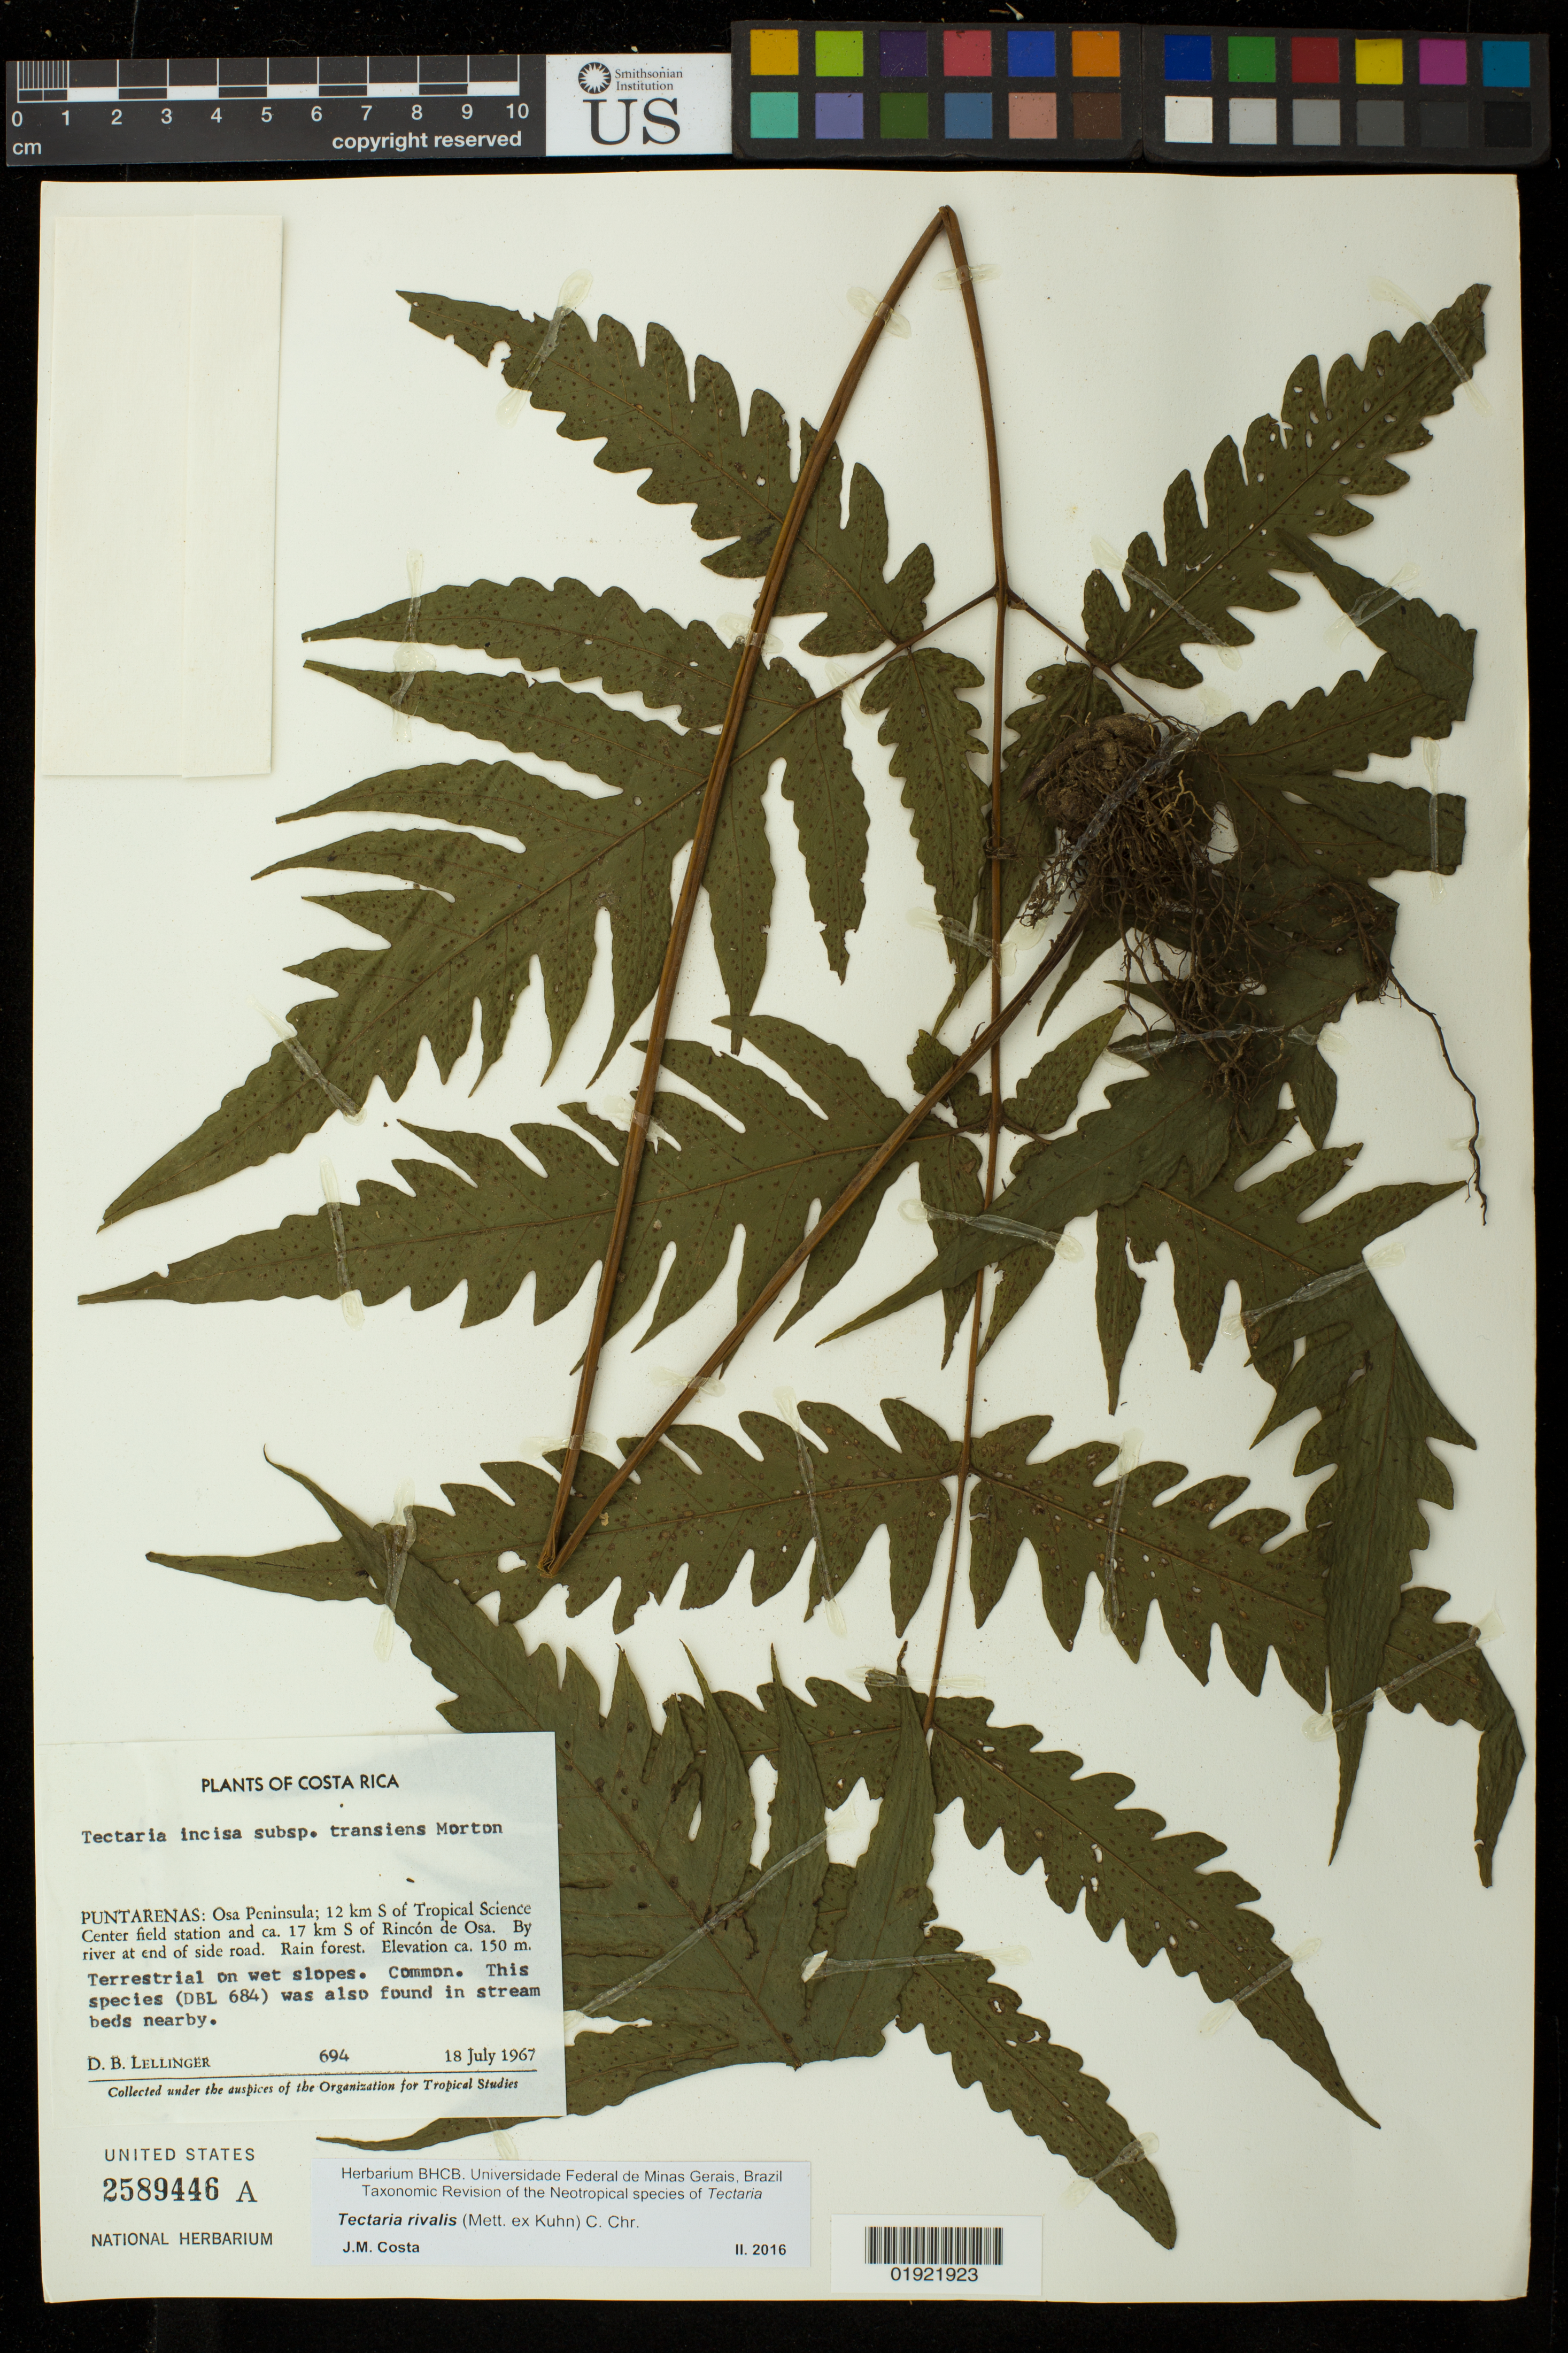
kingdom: Plantae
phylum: Tracheophyta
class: Polypodiopsida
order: Polypodiales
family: Tectariaceae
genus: Tectaria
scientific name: Tectaria rivalis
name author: (Mett. ex Kuhn) C. Chr.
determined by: Costa, J. M.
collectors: D. B. Lellinger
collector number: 694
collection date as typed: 18 July 1967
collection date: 1967-07-18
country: Costa Rica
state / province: Puntarenas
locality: Osa Peninsula; 12 km S of Tropical Science Center field station and ca. 17 km S of Rincon de Osa. By river at end of side road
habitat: rain forest. on wet slopes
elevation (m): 150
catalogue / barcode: US 2589446A